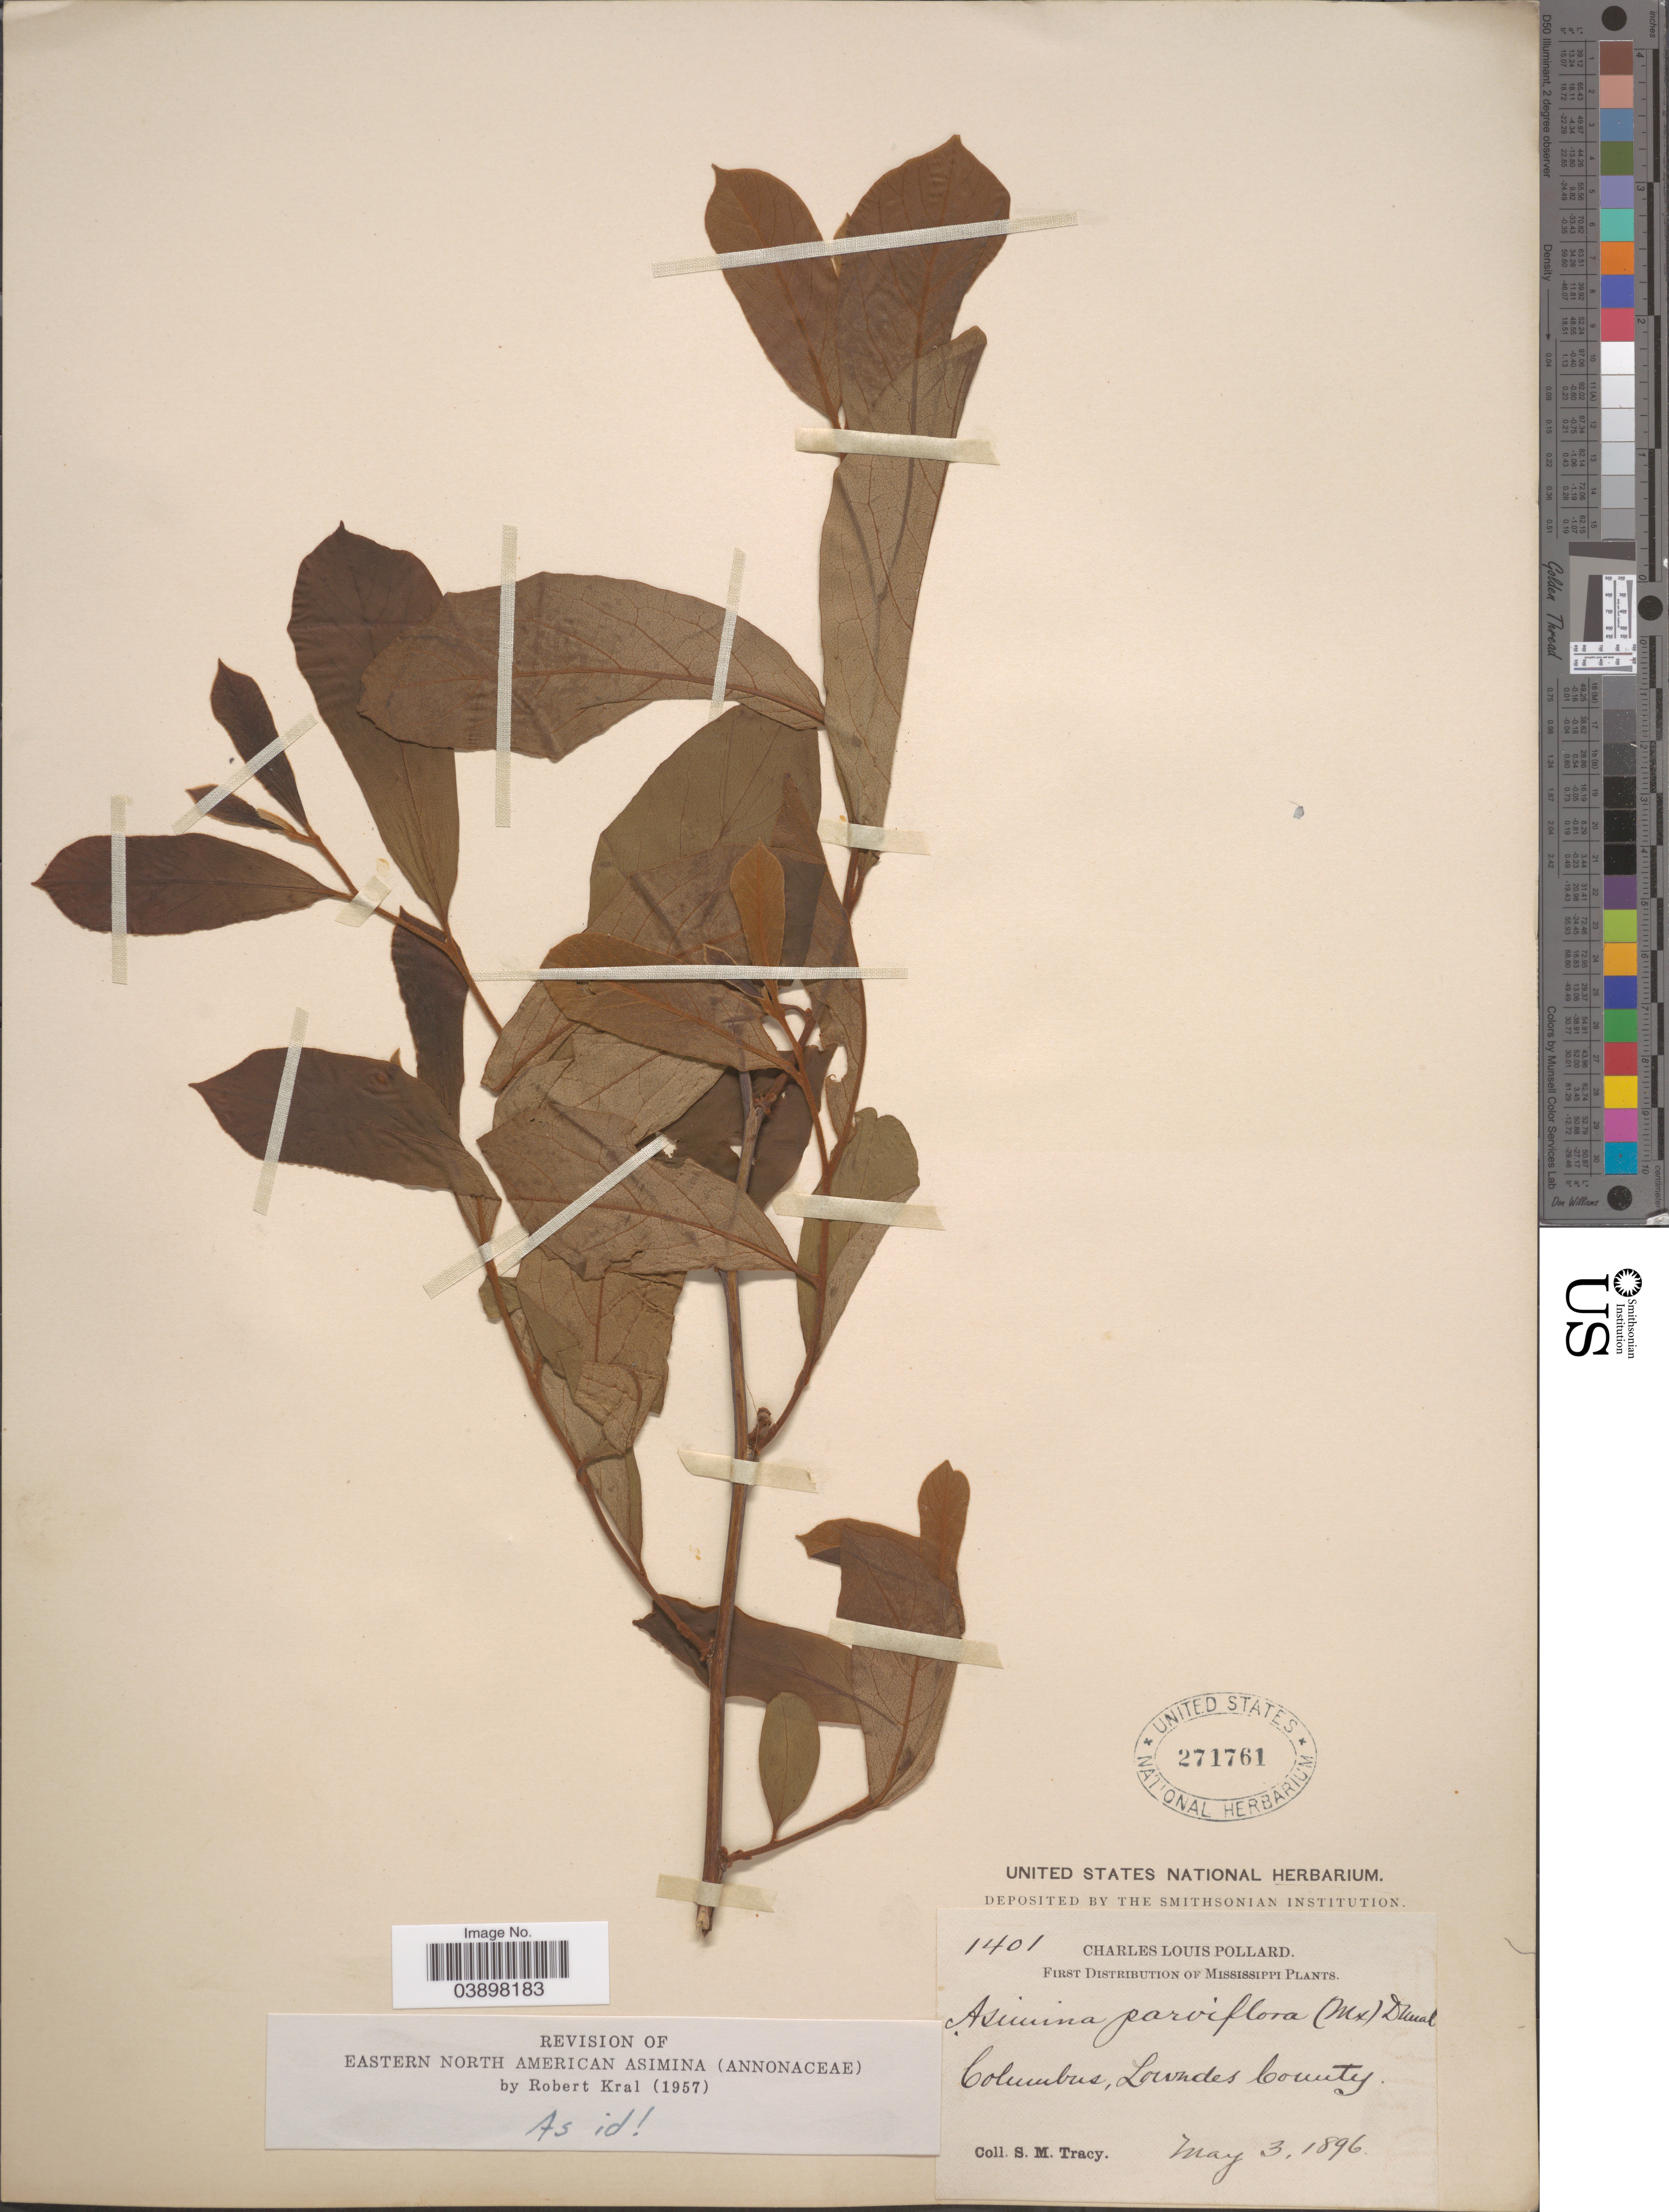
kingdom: Plantae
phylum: Tracheophyta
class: Magnoliopsida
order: Magnoliales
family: Annonaceae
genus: Asimina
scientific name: Asimina parviflora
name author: (Michx.) Dunal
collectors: S. M. Tracy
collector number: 1401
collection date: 1896-05-03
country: United States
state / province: Mississippi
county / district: Lowndes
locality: Columbus, Lowndes County.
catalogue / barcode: US 271761